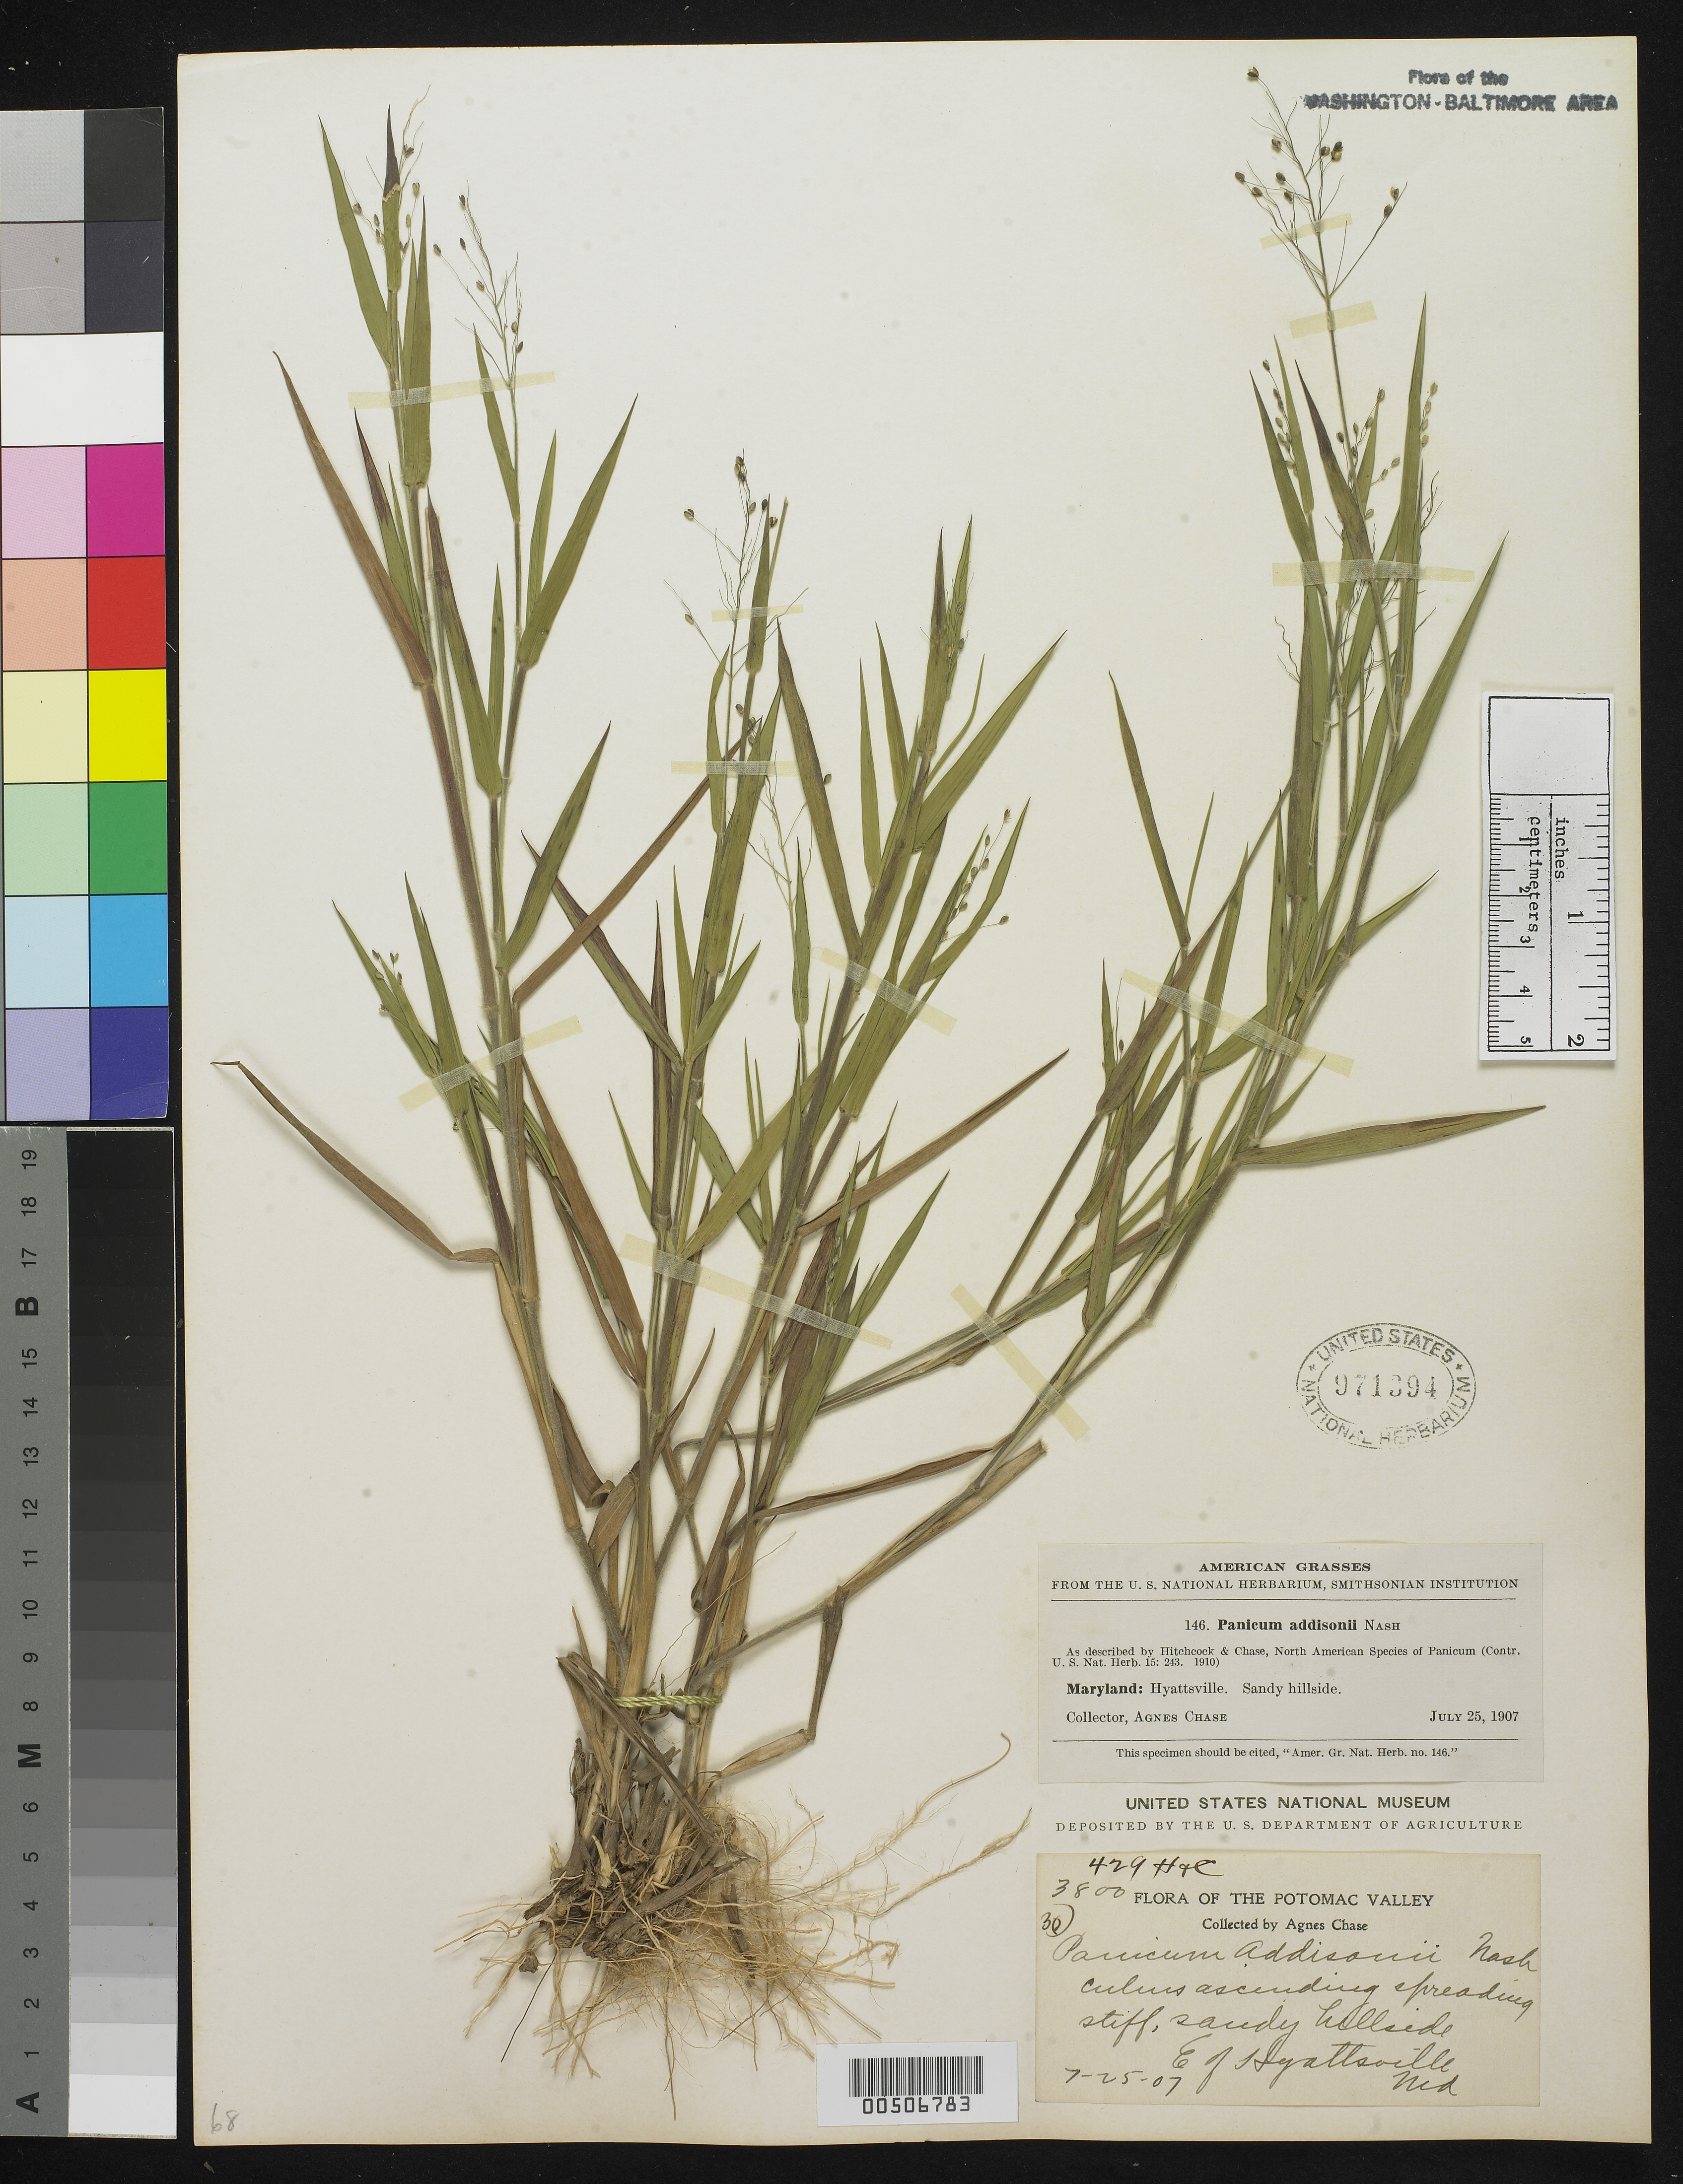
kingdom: Plantae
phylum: Tracheophyta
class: Liliopsida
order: Poales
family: Poaceae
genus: Dichanthelium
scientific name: Dichanthelium ovale var. addisonii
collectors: A. Chase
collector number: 146 \ 429 \ 3800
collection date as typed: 25 Jul 1907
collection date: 1907-07-25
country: United States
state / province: Maryland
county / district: Prince George's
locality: E of Hyattsville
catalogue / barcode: US 971394